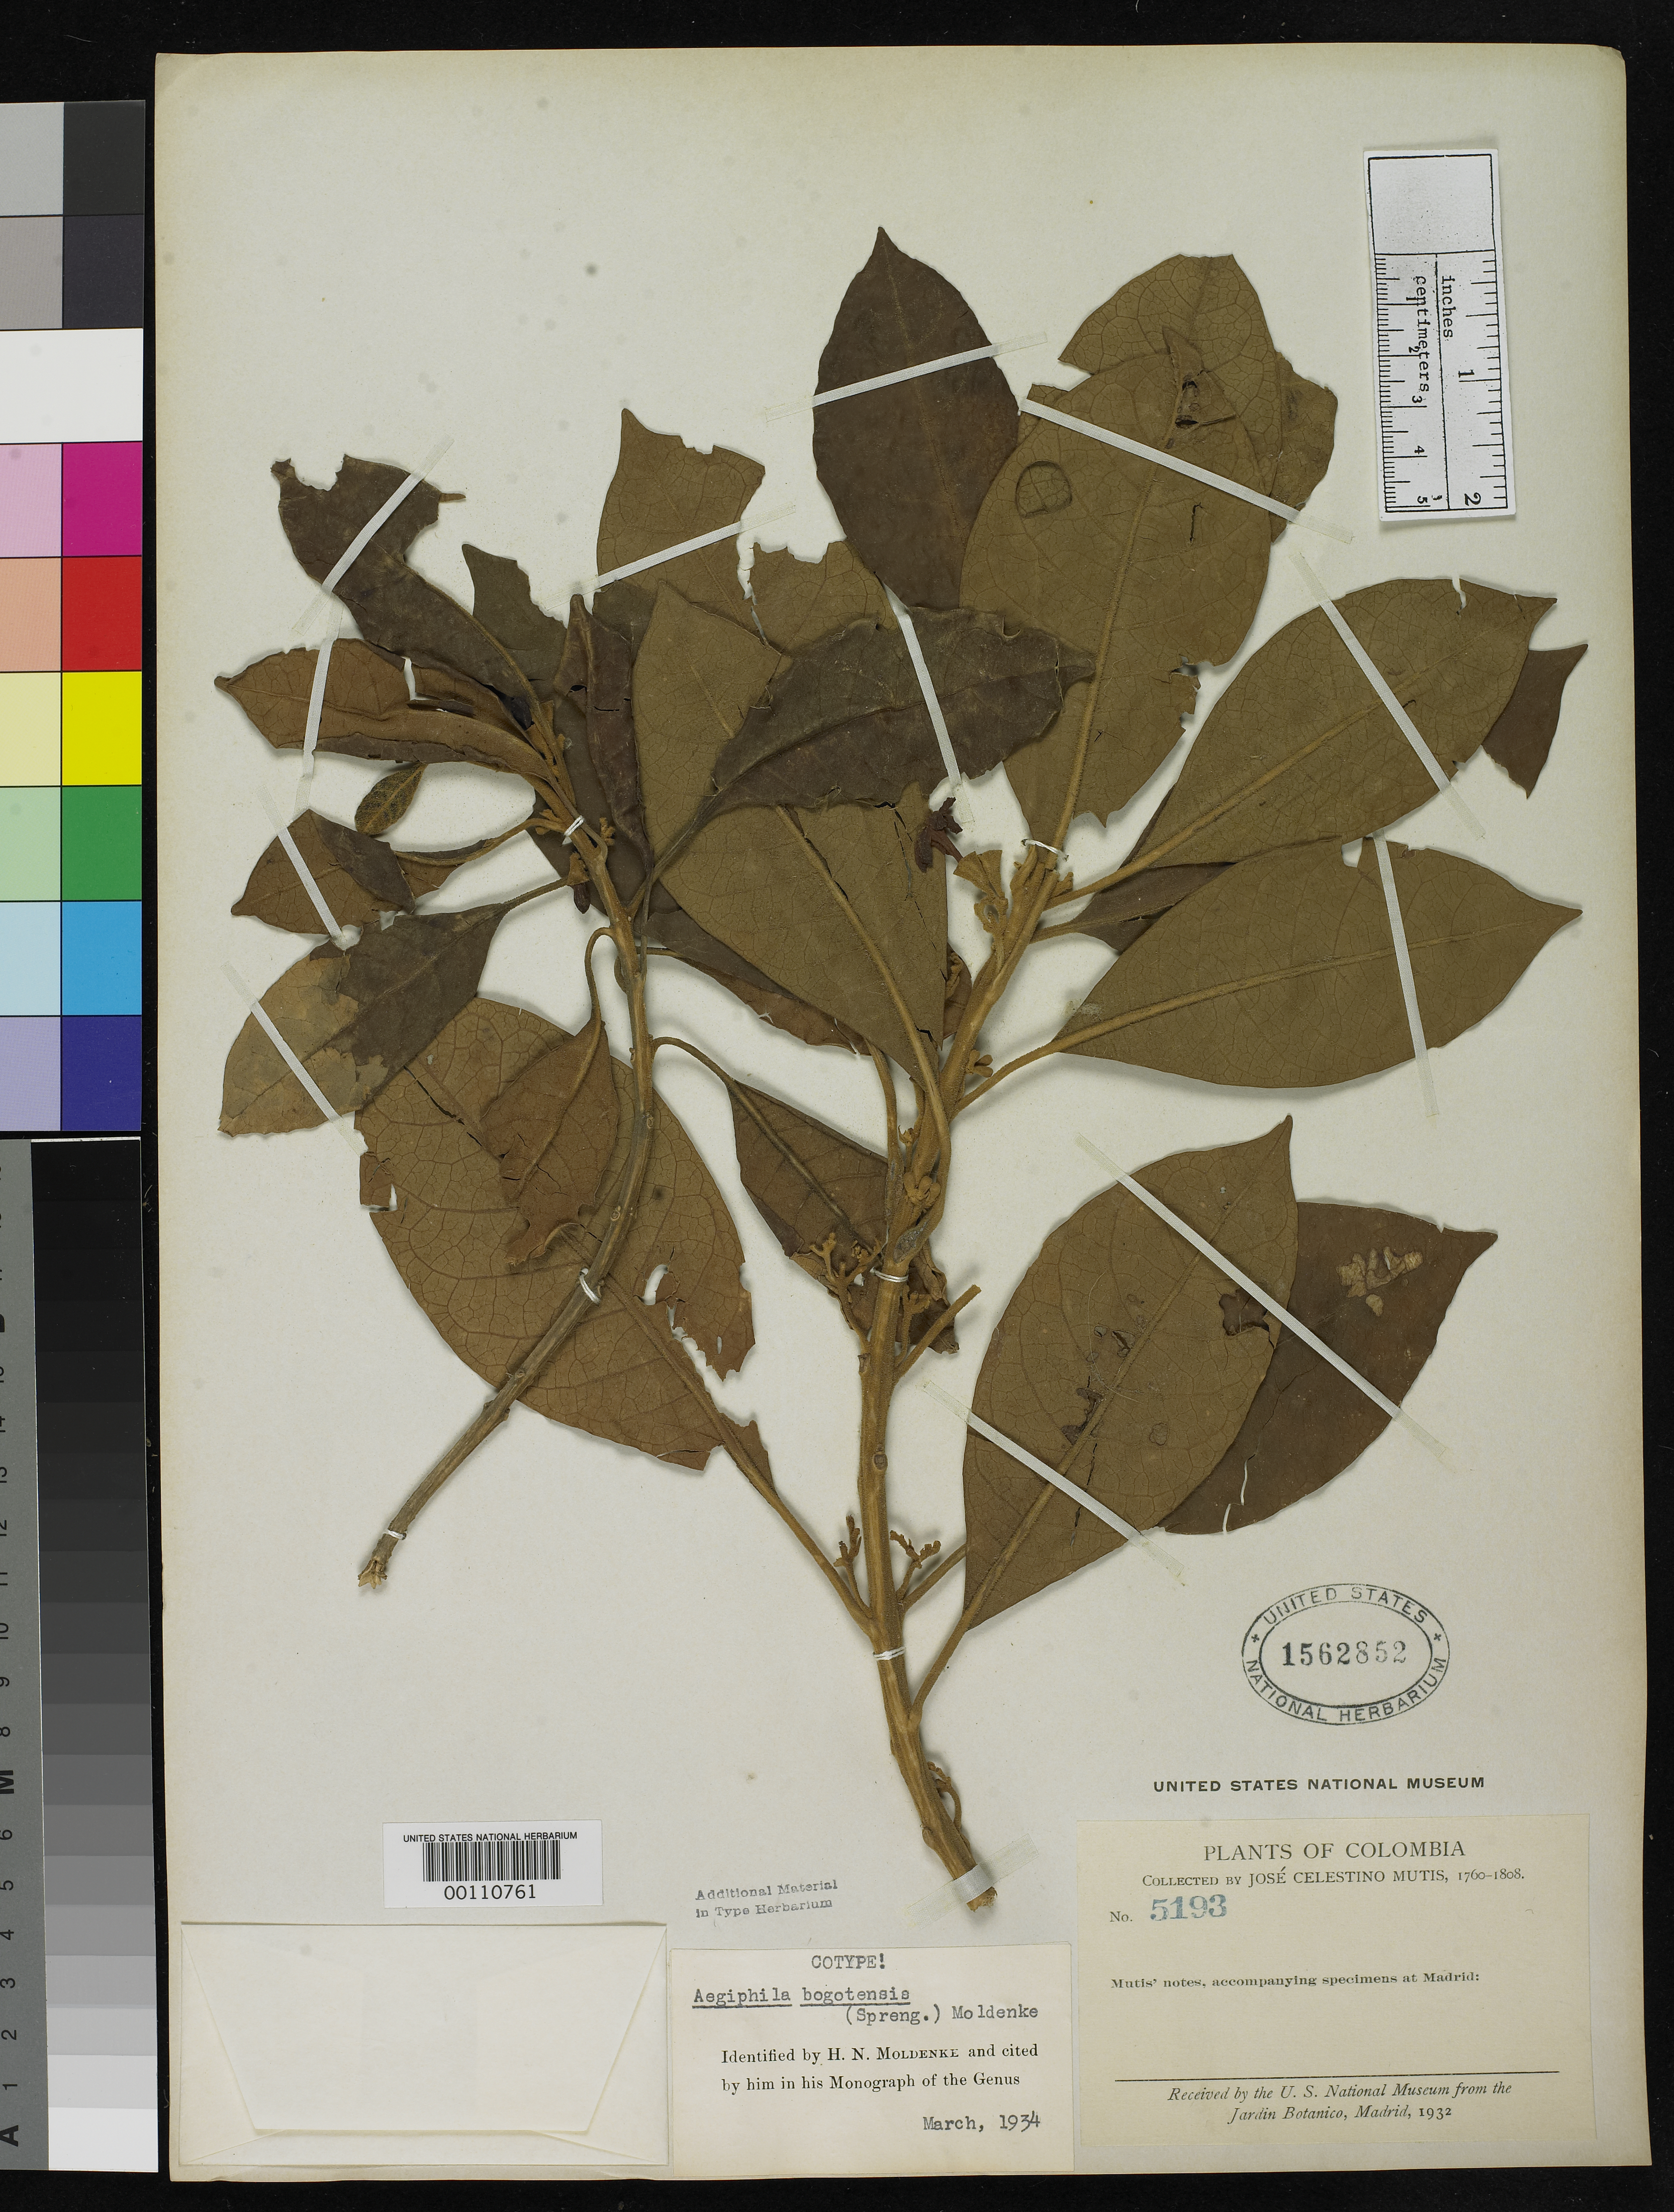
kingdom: Plantae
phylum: Tracheophyta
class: Magnoliopsida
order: Boraginales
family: Ehretiaceae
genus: Ehretia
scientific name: Ehretia tomentosa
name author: Kunth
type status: Type Collection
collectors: J. C. B. Mutis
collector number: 5193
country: Colombia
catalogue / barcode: US 1562852